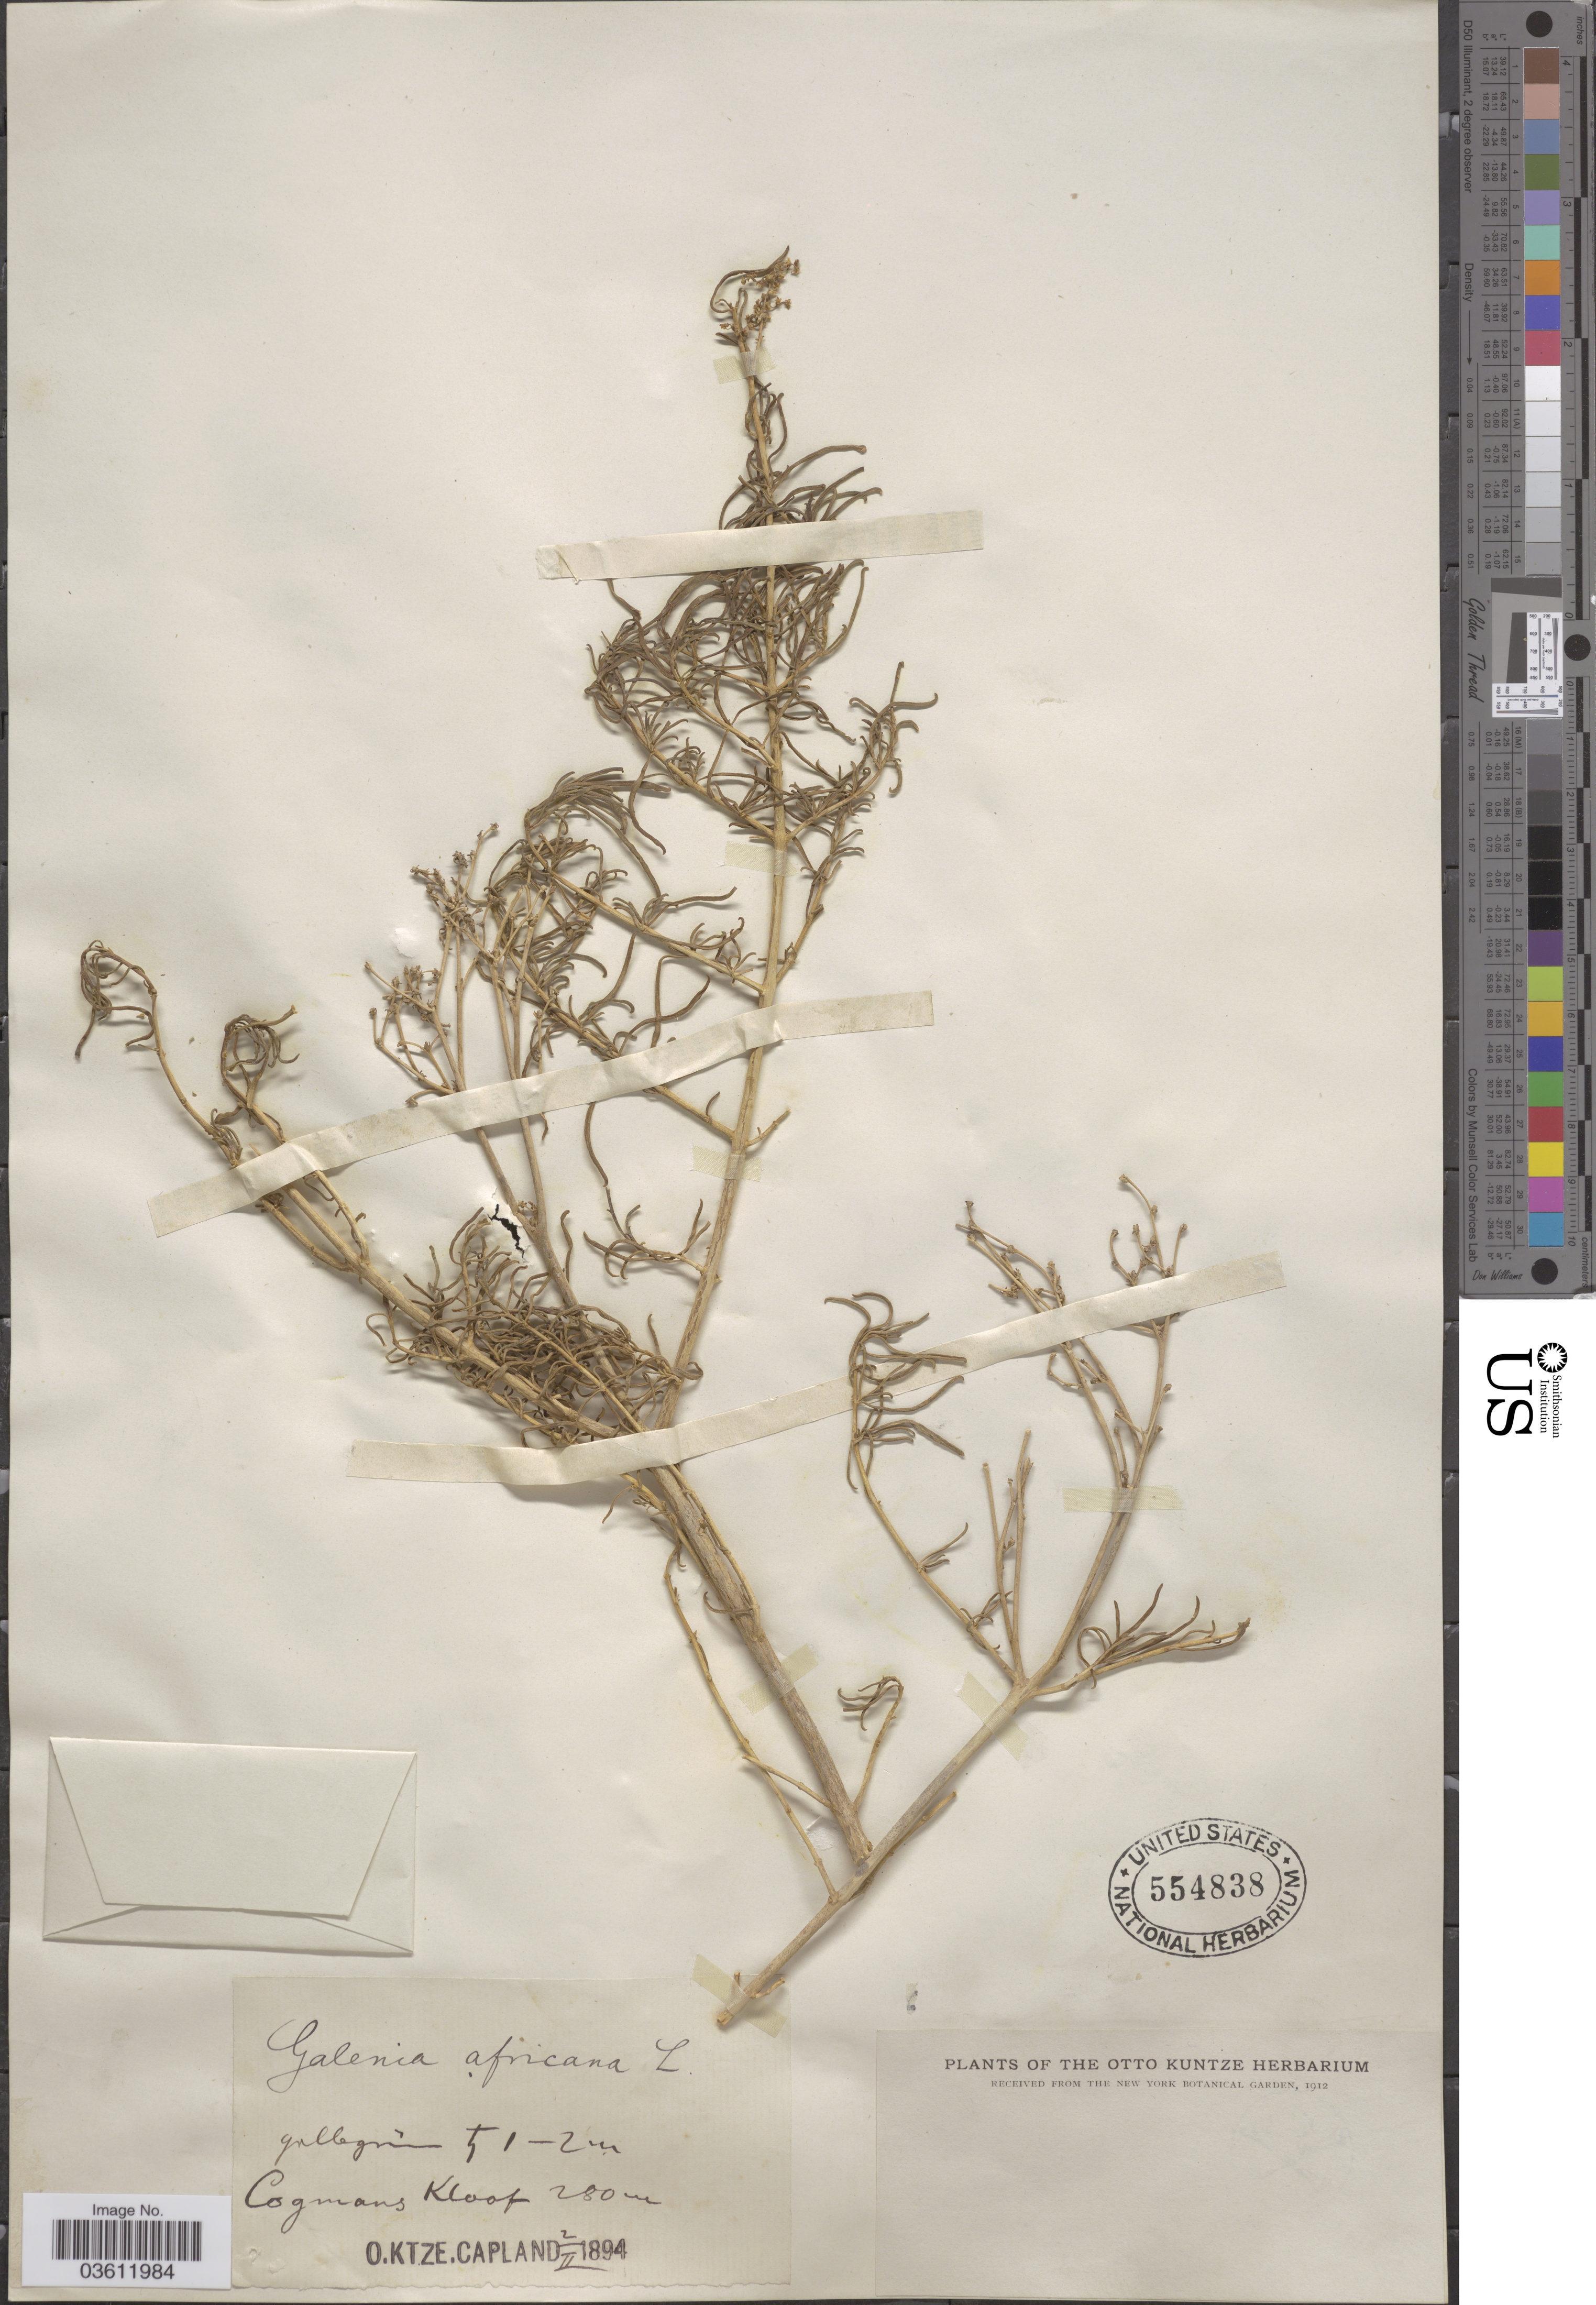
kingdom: Plantae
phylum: Tracheophyta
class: Magnoliopsida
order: Caryophyllales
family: Aizoaceae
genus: Aizoon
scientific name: Aizoon africanum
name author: (L.) Klak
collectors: C.E.O. Kuntze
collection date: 1894-02-02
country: South Africa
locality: Cogmans Kloof.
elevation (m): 280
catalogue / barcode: US 554838